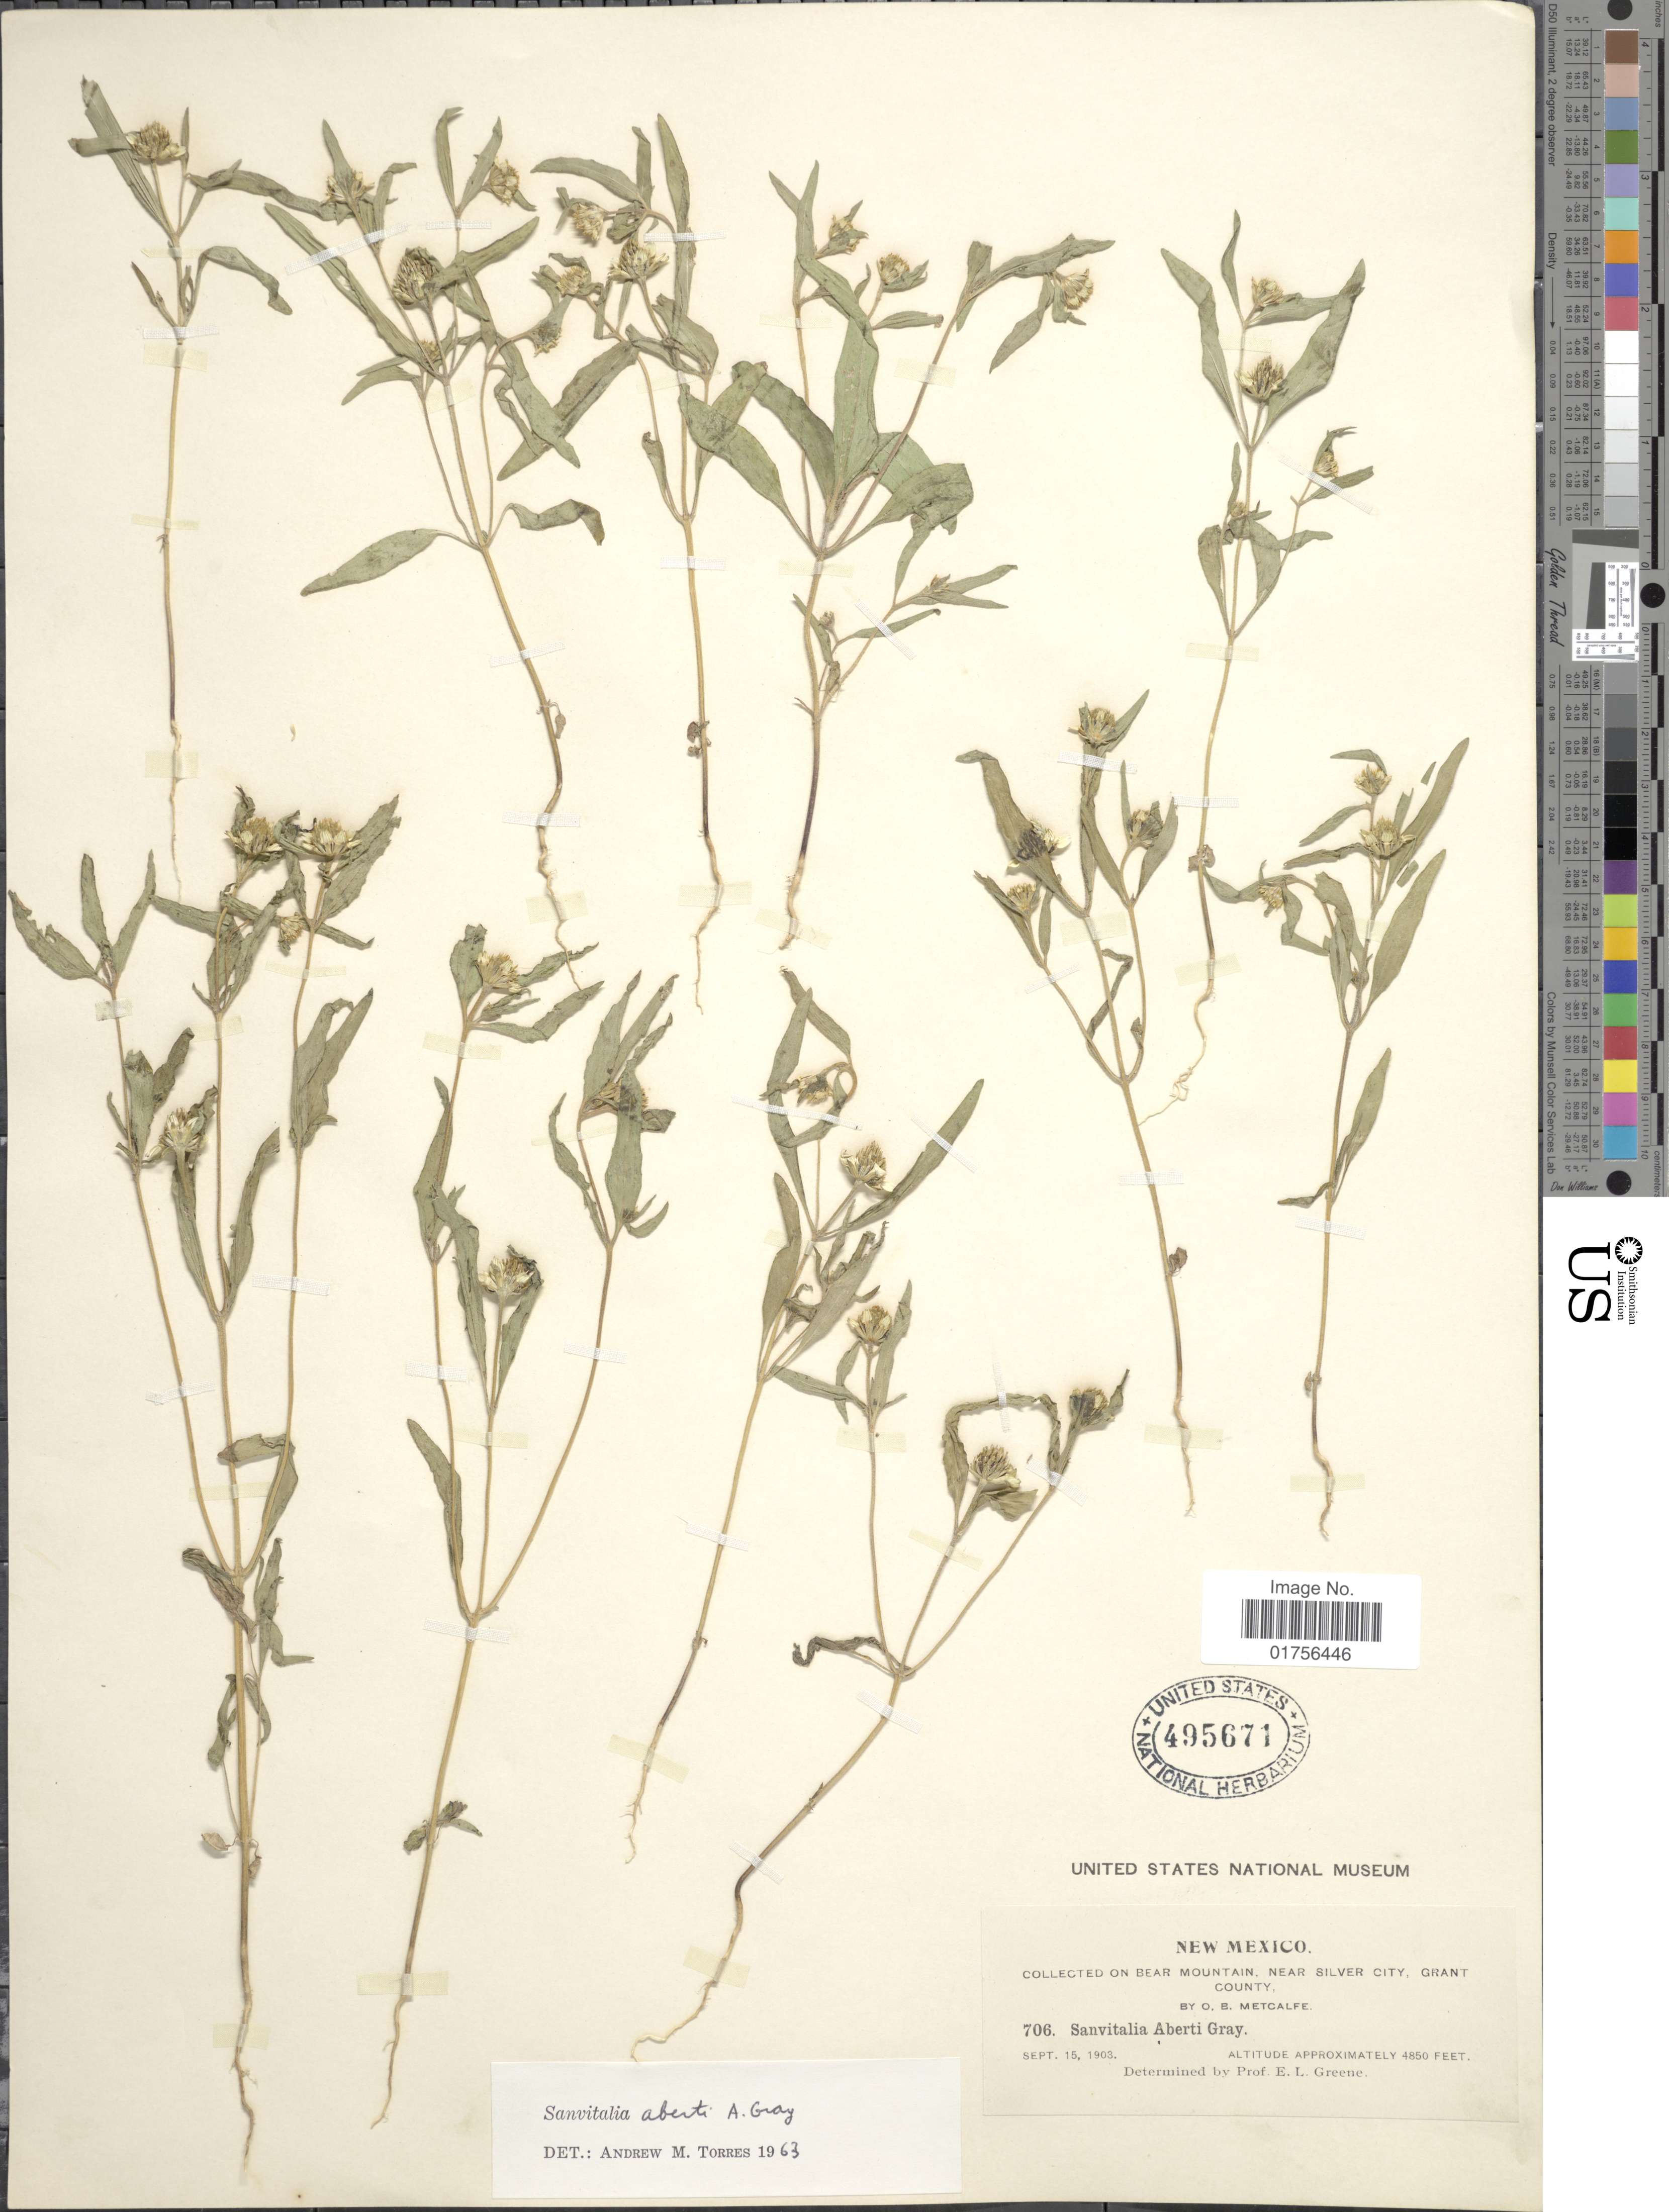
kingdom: Plantae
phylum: Tracheophyta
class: Magnoliopsida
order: Asterales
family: Asteraceae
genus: Sanvitalia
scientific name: Sanvitalia aberti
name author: A. Gray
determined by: Skibicki, Samuel V.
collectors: O. B. Metcalfe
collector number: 706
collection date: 1903-09-15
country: United States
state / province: New Mexico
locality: On Bear Mountain, Near Silver City, Grant County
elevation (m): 1478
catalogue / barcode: US 495671